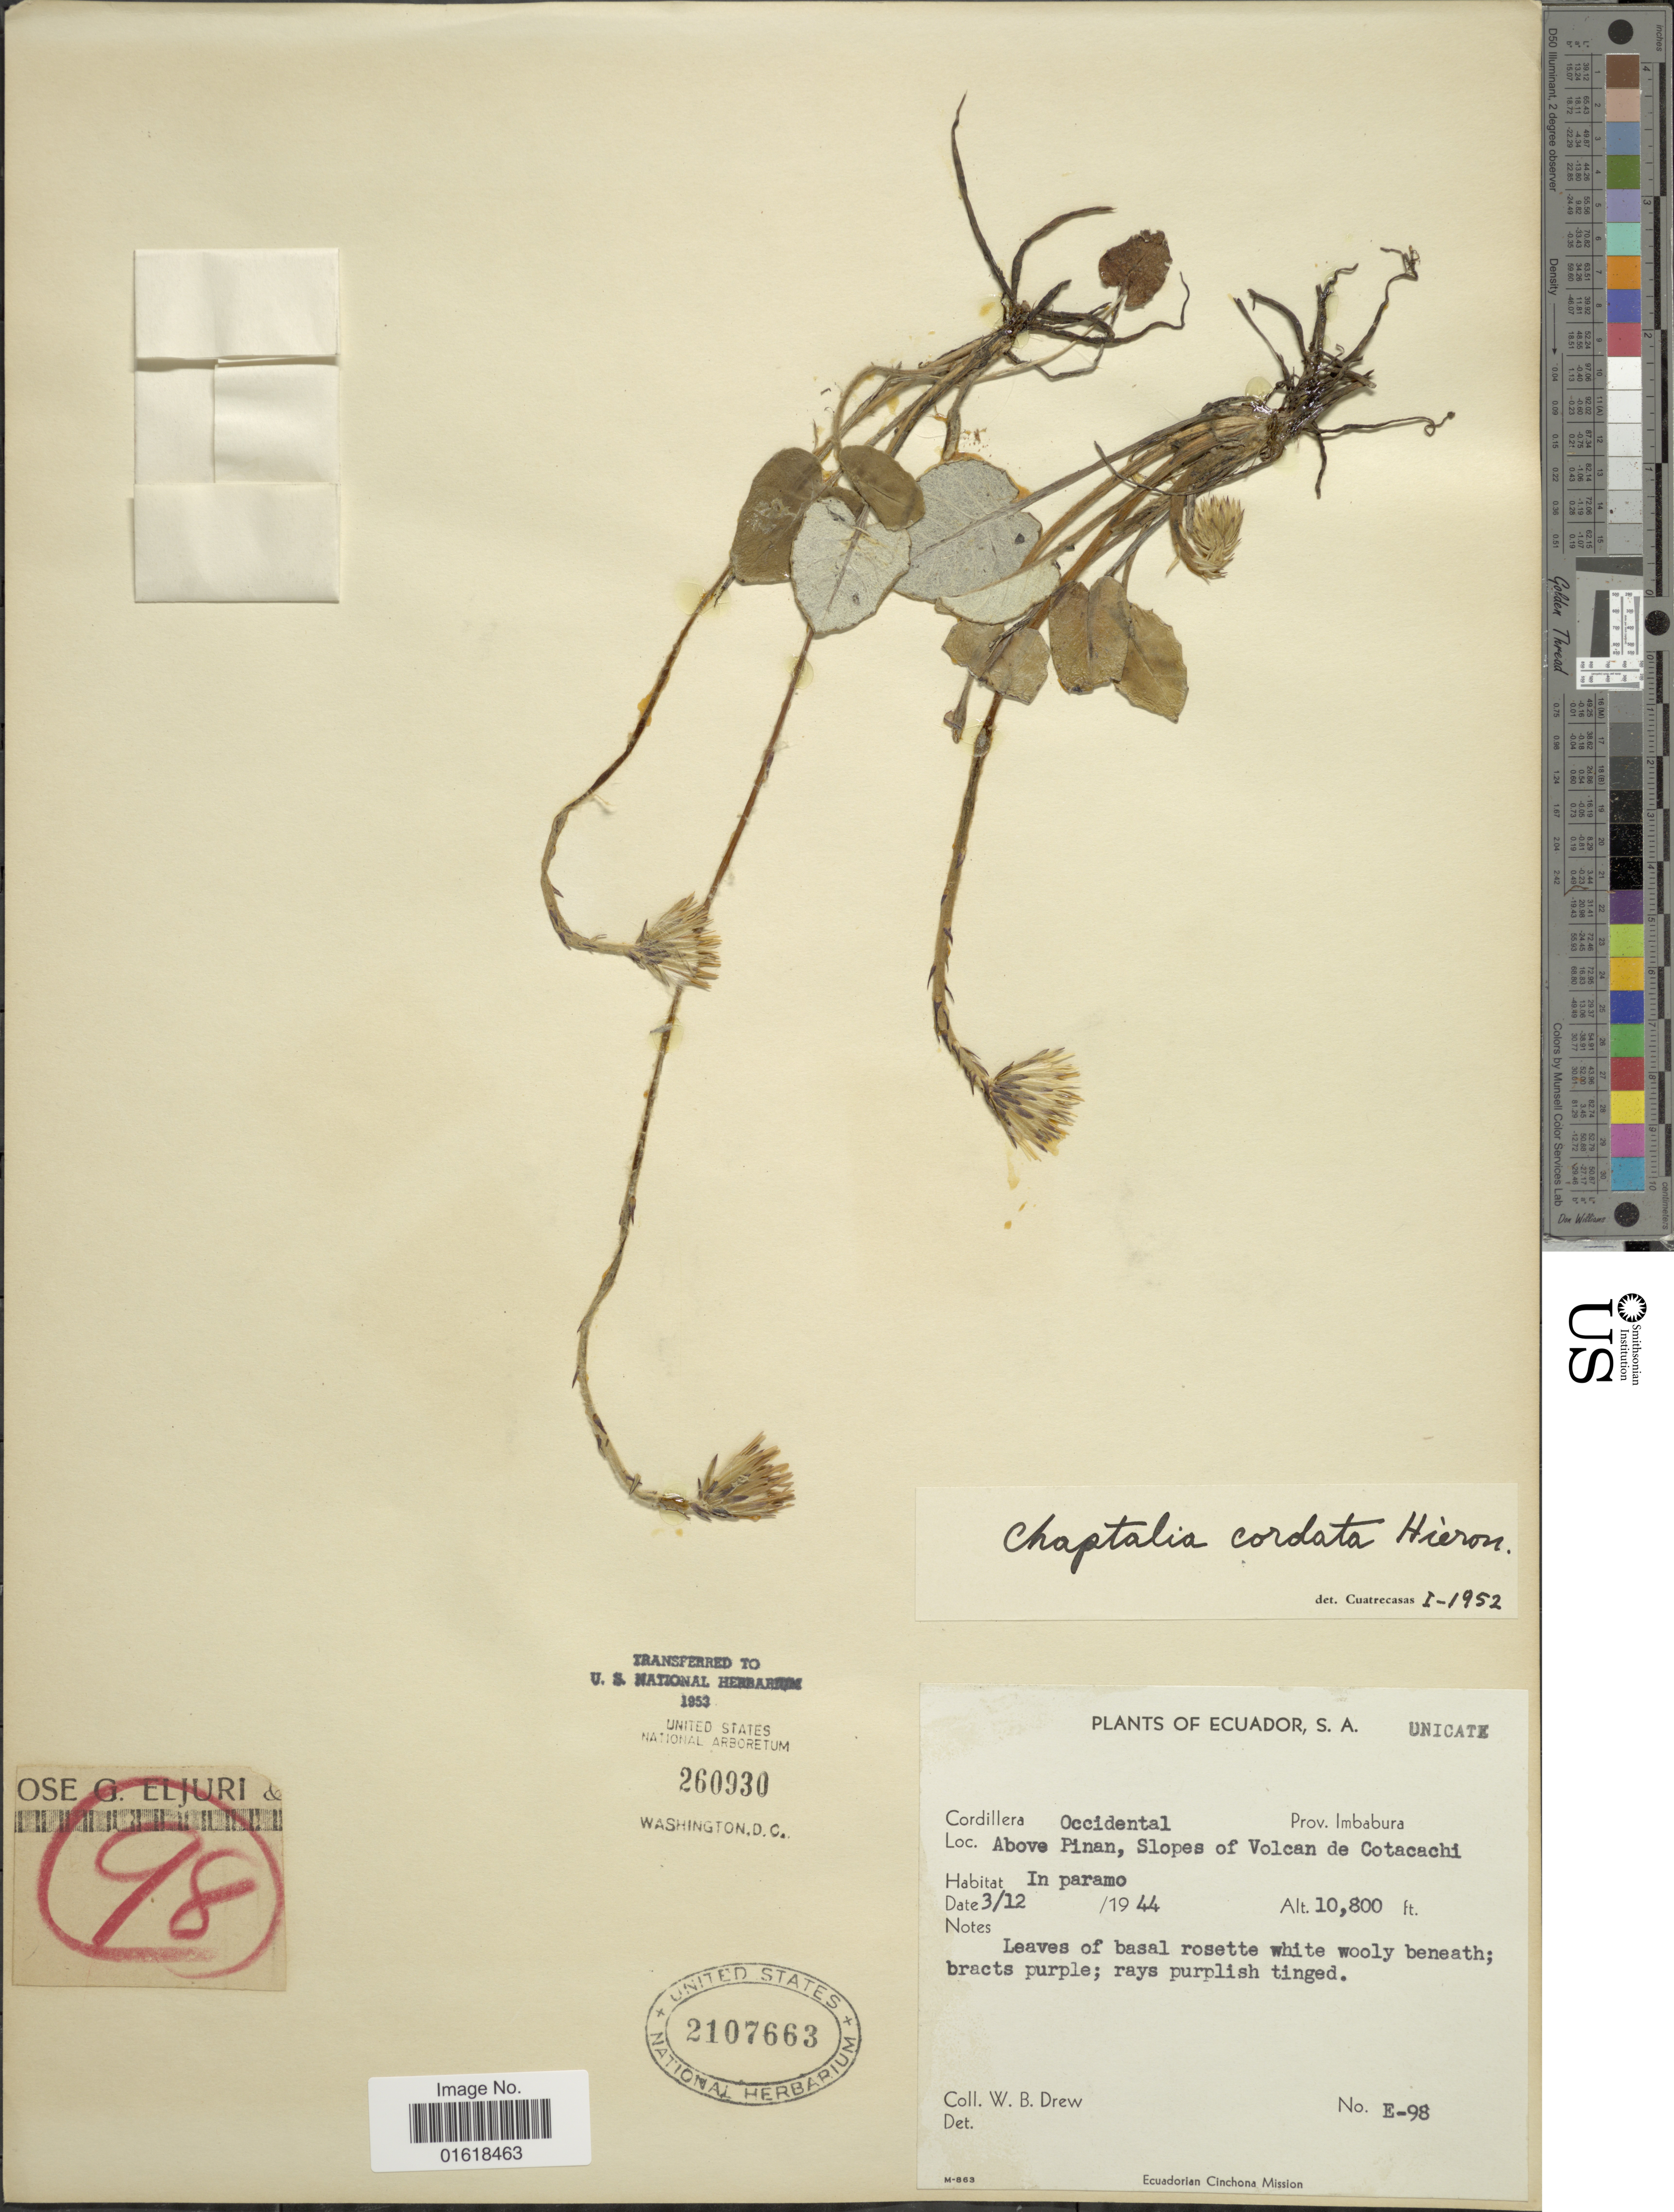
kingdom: Plantae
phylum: Tracheophyta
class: Magnoliopsida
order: Asterales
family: Asteraceae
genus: Chaptalia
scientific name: Chaptalia cordata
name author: Hieron.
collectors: W. B. Drew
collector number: E-98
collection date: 1944-12-03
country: Ecuador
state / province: Imbabura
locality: Cordillera Occidental. Above Pinan, Slopes of Volcan de Cotacachi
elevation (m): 3292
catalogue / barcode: US 2107663